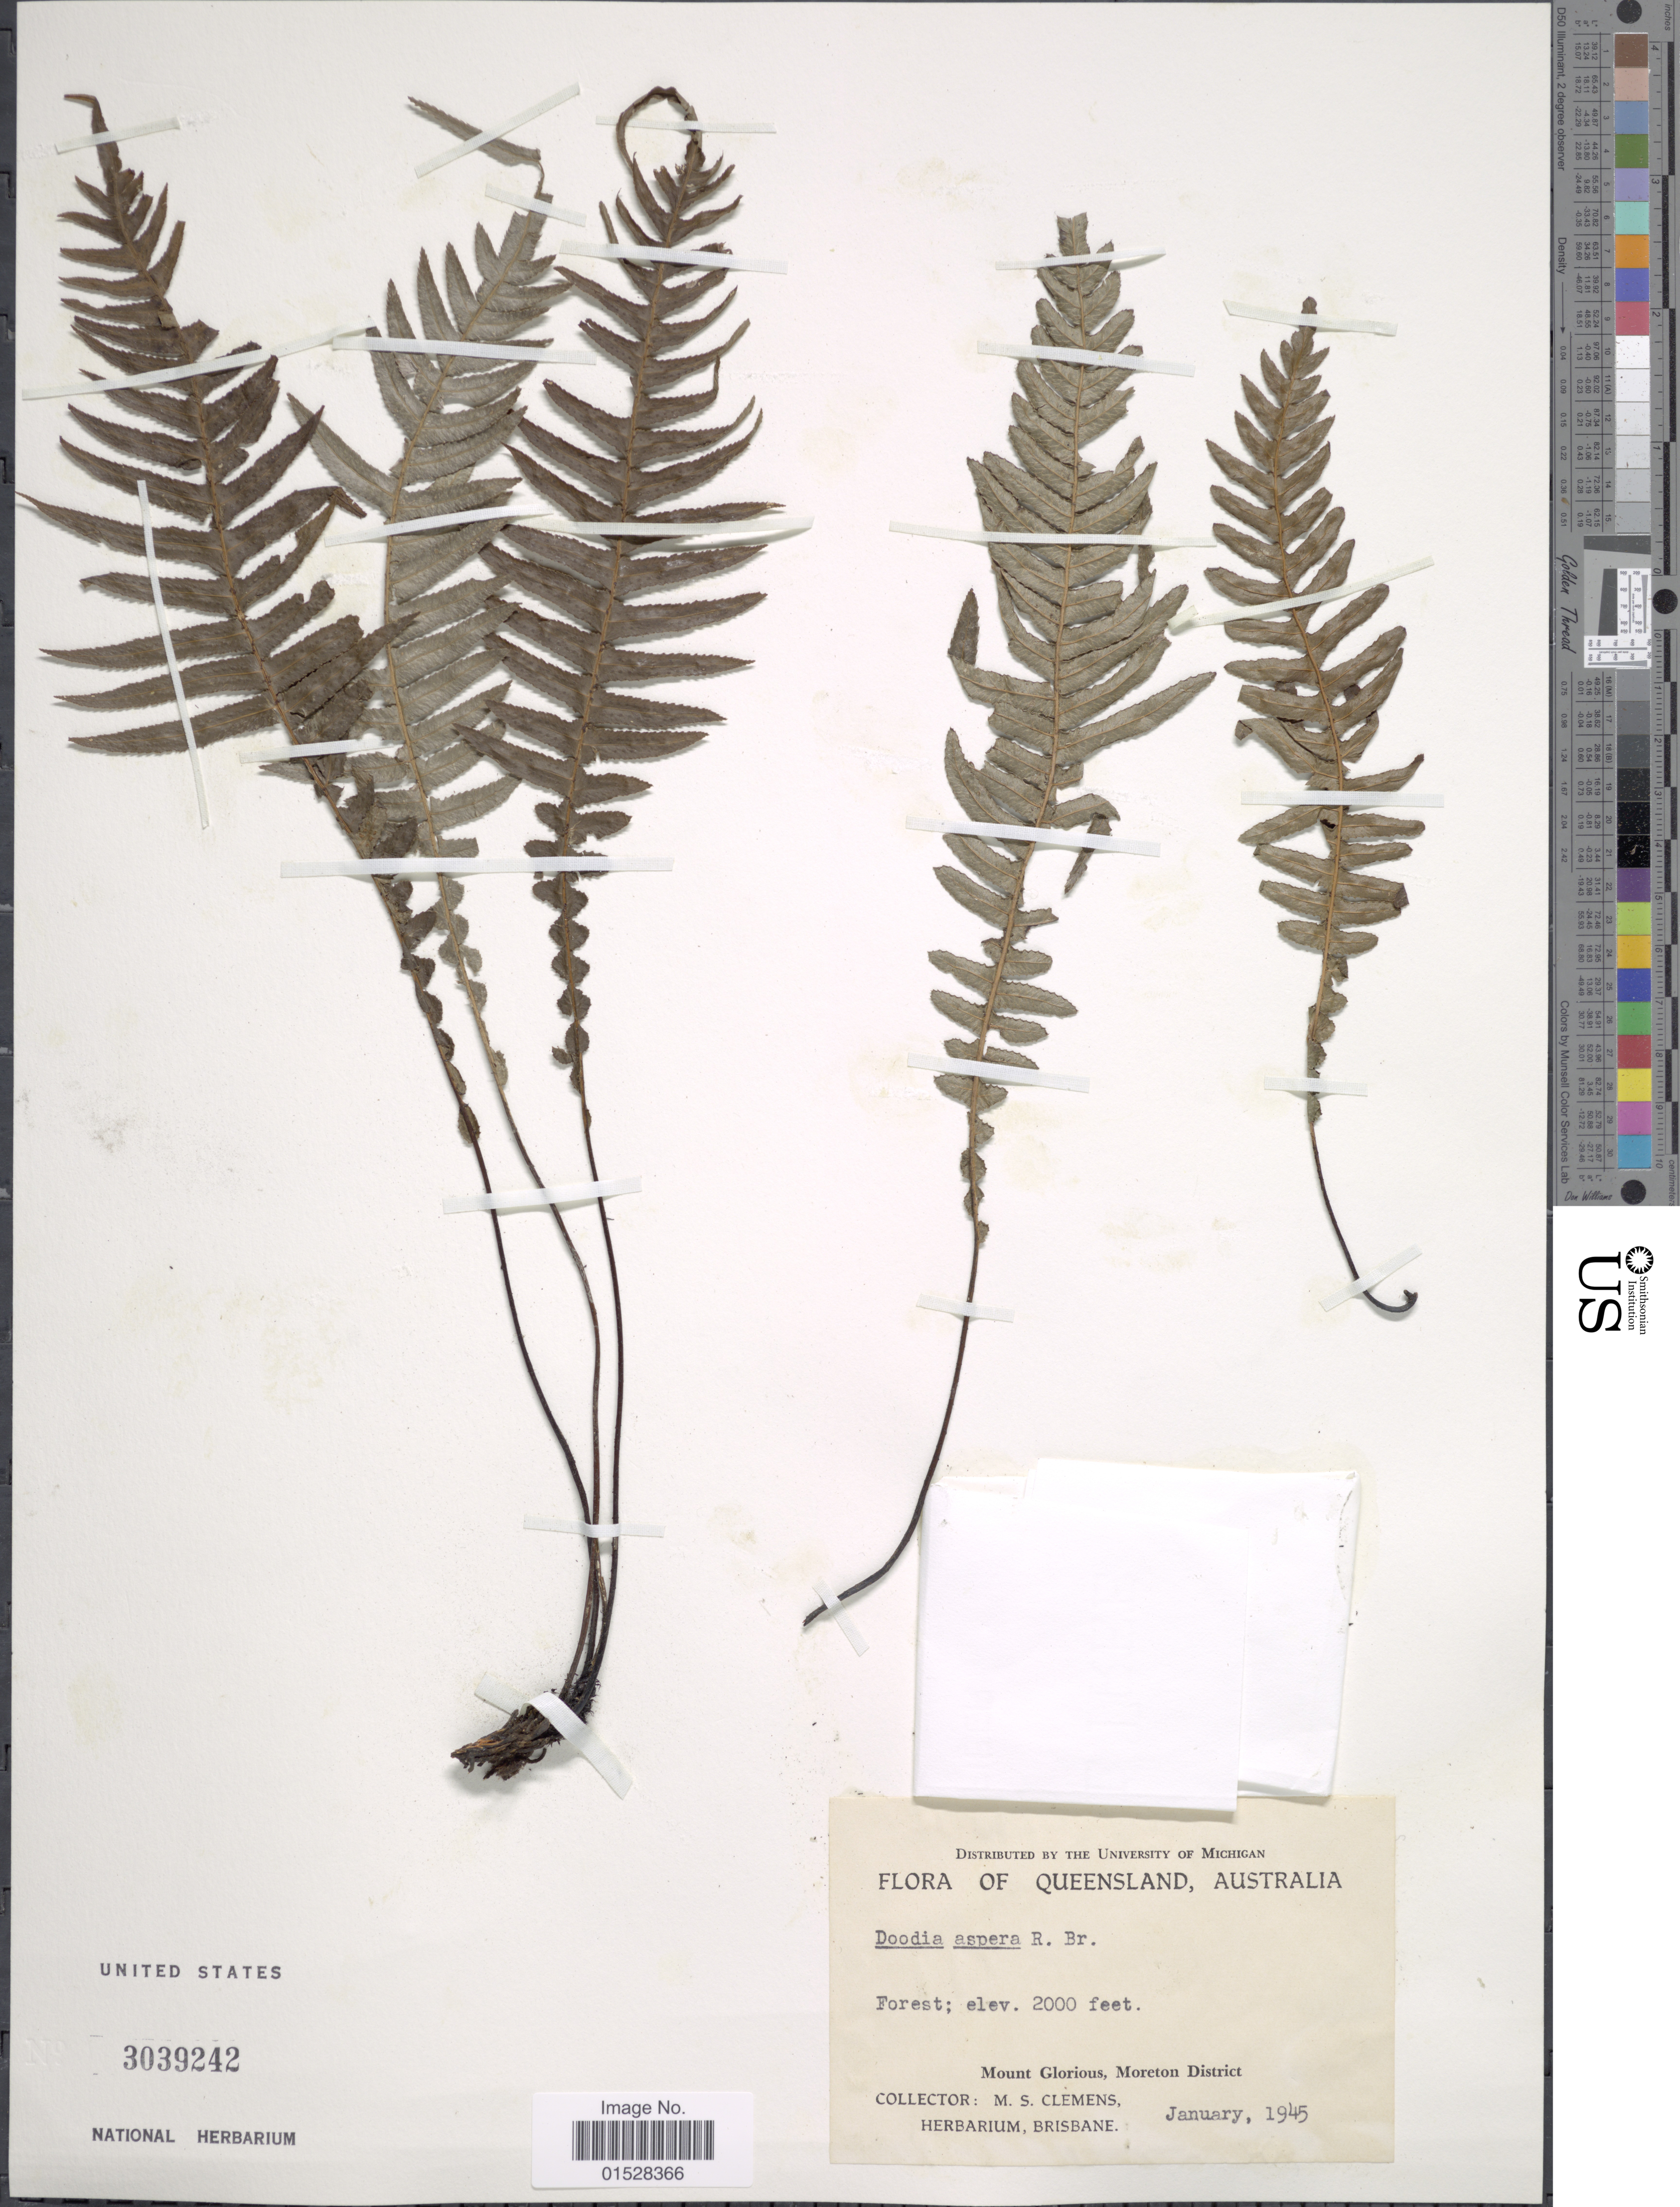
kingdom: Plantae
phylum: Tracheophyta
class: Polypodiopsida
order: Polypodiales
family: Blechnaceae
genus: Blechnum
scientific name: Blechnum neohollandicum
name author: Christenh.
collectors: M. S. Clemens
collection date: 1945-01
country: Australia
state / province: Queensland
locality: Mount Glorious, Moreton District.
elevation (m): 610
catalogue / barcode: US 3039242